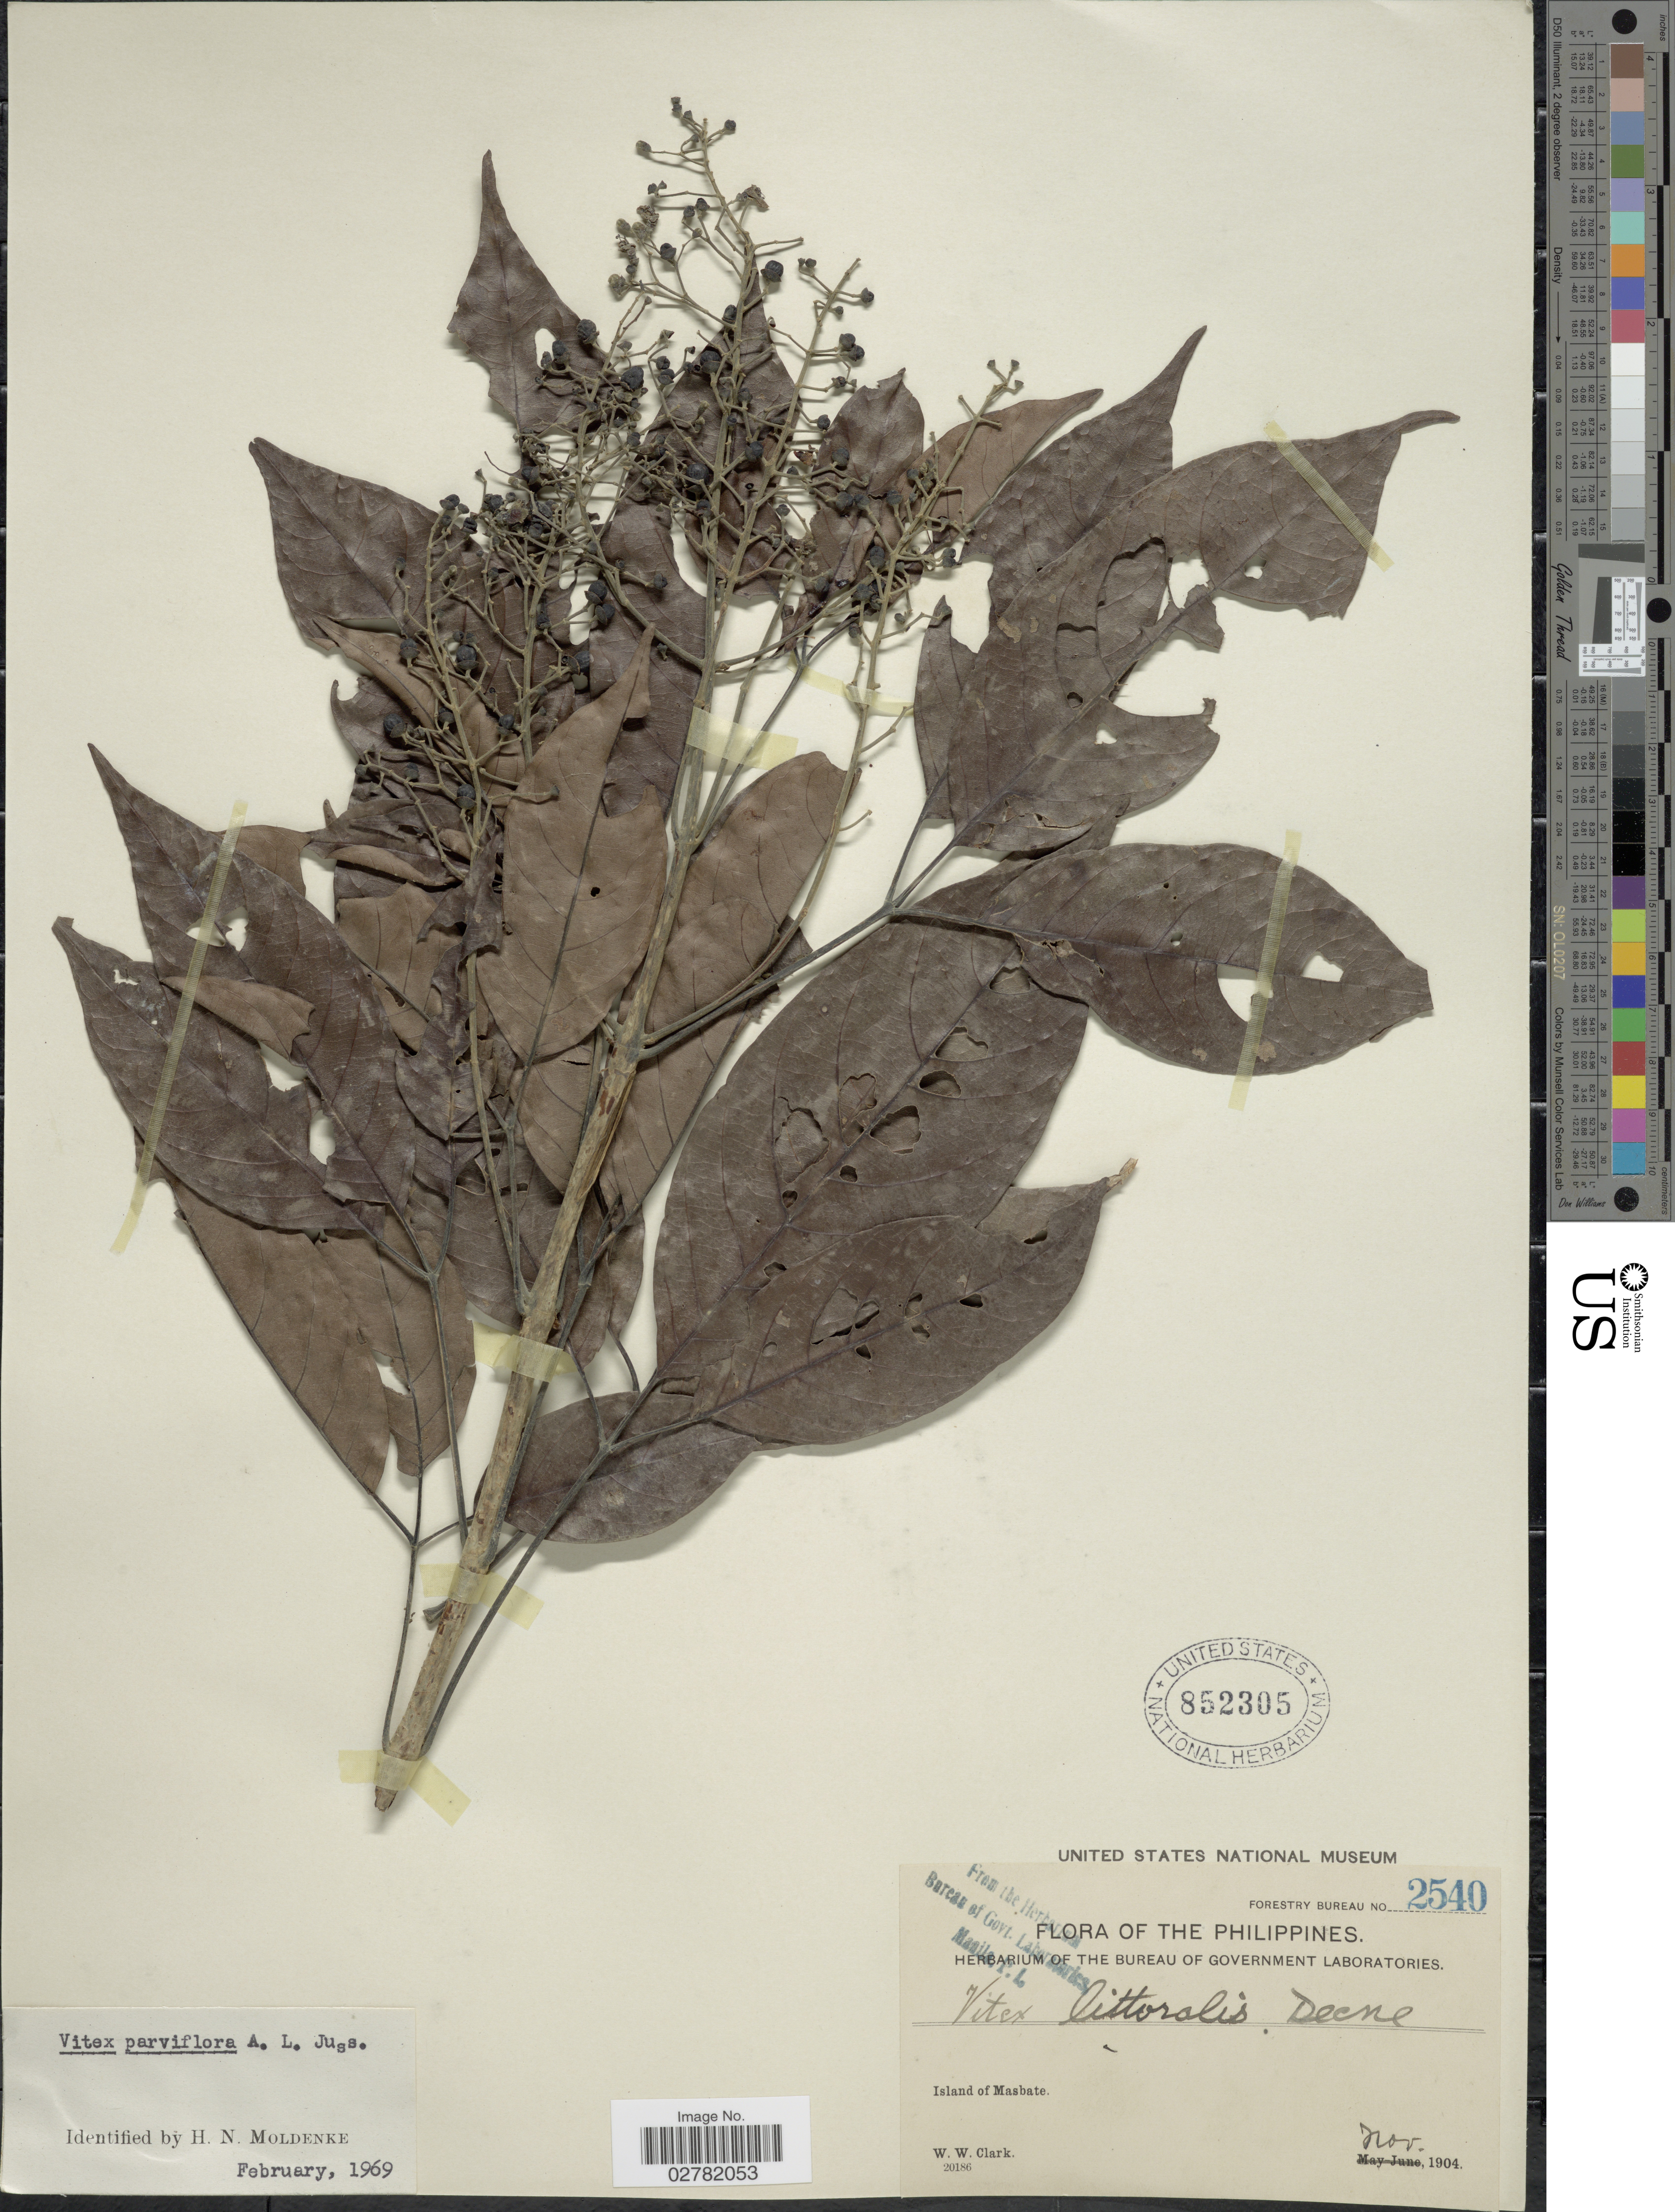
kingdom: Plantae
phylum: Tracheophyta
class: Magnoliopsida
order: Lamiales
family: Lamiaceae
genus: Vitex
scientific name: Vitex parviflora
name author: Juss.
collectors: W. W. Clark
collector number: Forestry Bureau 2540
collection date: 1904-11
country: Philippines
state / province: Bicol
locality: Island of Masbate.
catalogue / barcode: US 852305